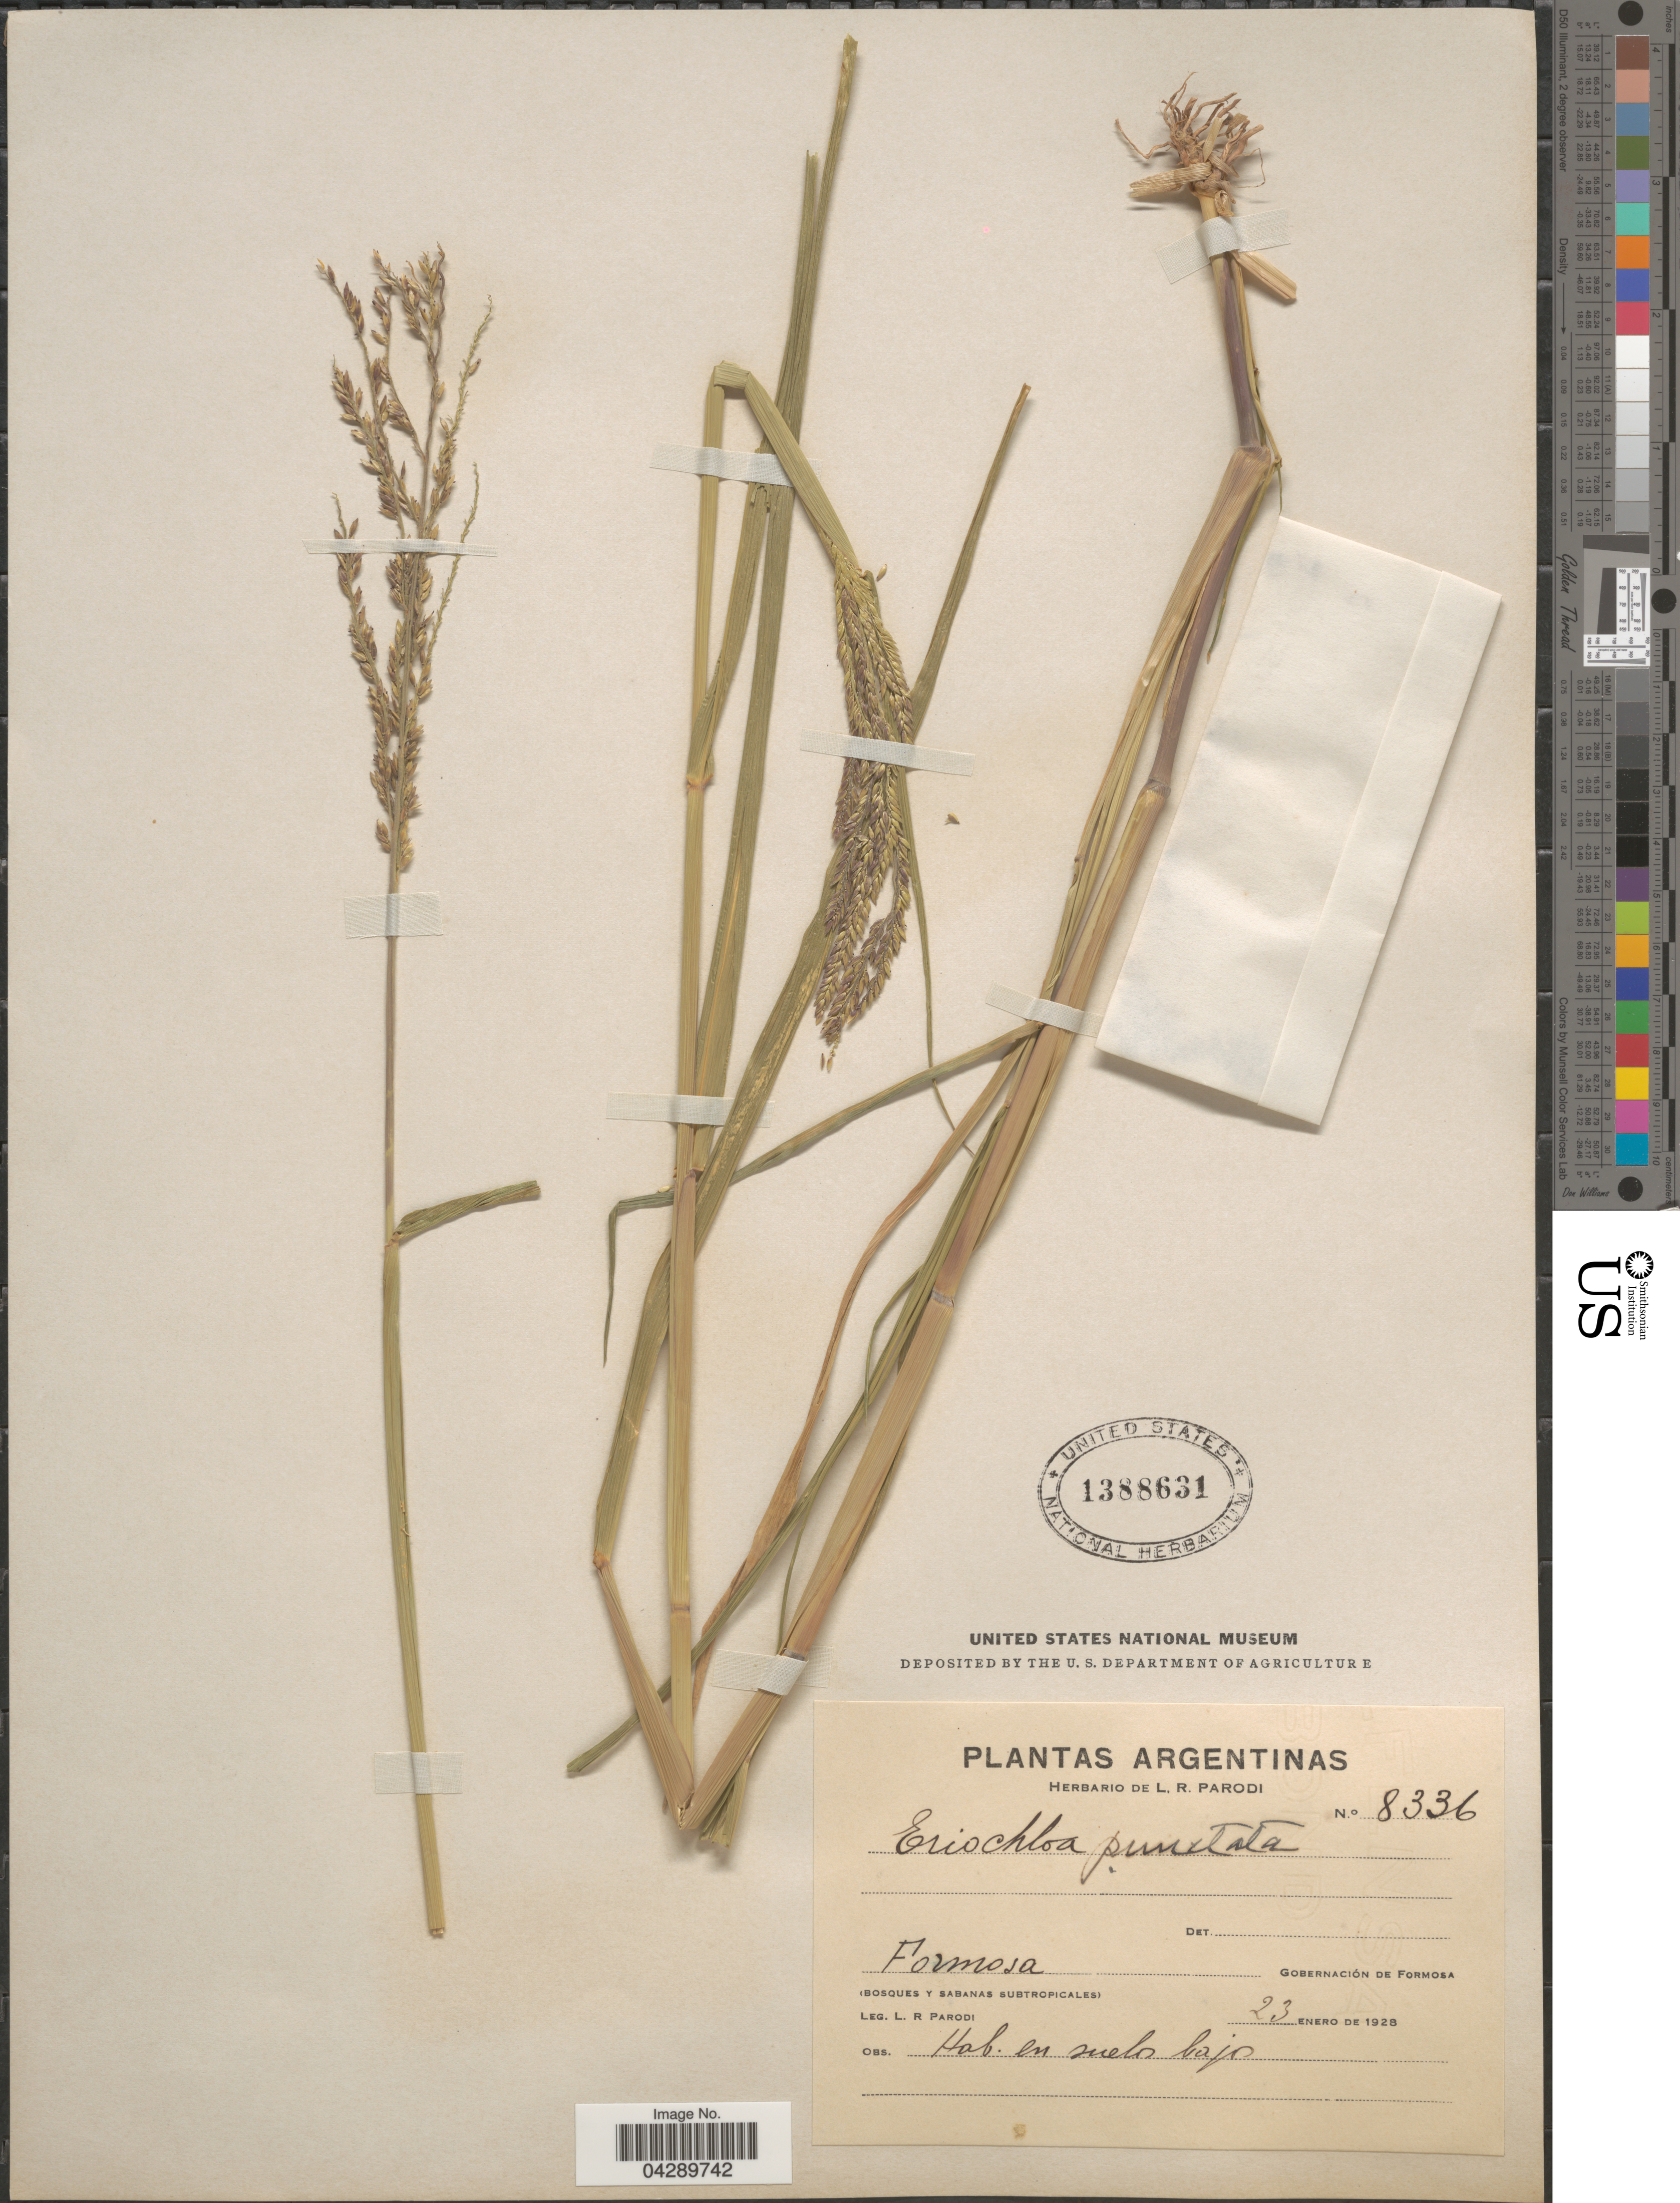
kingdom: Plantae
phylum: Tracheophyta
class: Liliopsida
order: Poales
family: Poaceae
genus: Eriochloa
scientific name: Eriochloa punctata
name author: (L.) Desv. ex Ham.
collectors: L. R. Parodi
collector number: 8336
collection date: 1928-01-23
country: Argentina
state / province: Formosa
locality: Gobernación de Formosa. En suelos bajos.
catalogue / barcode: US 1388631